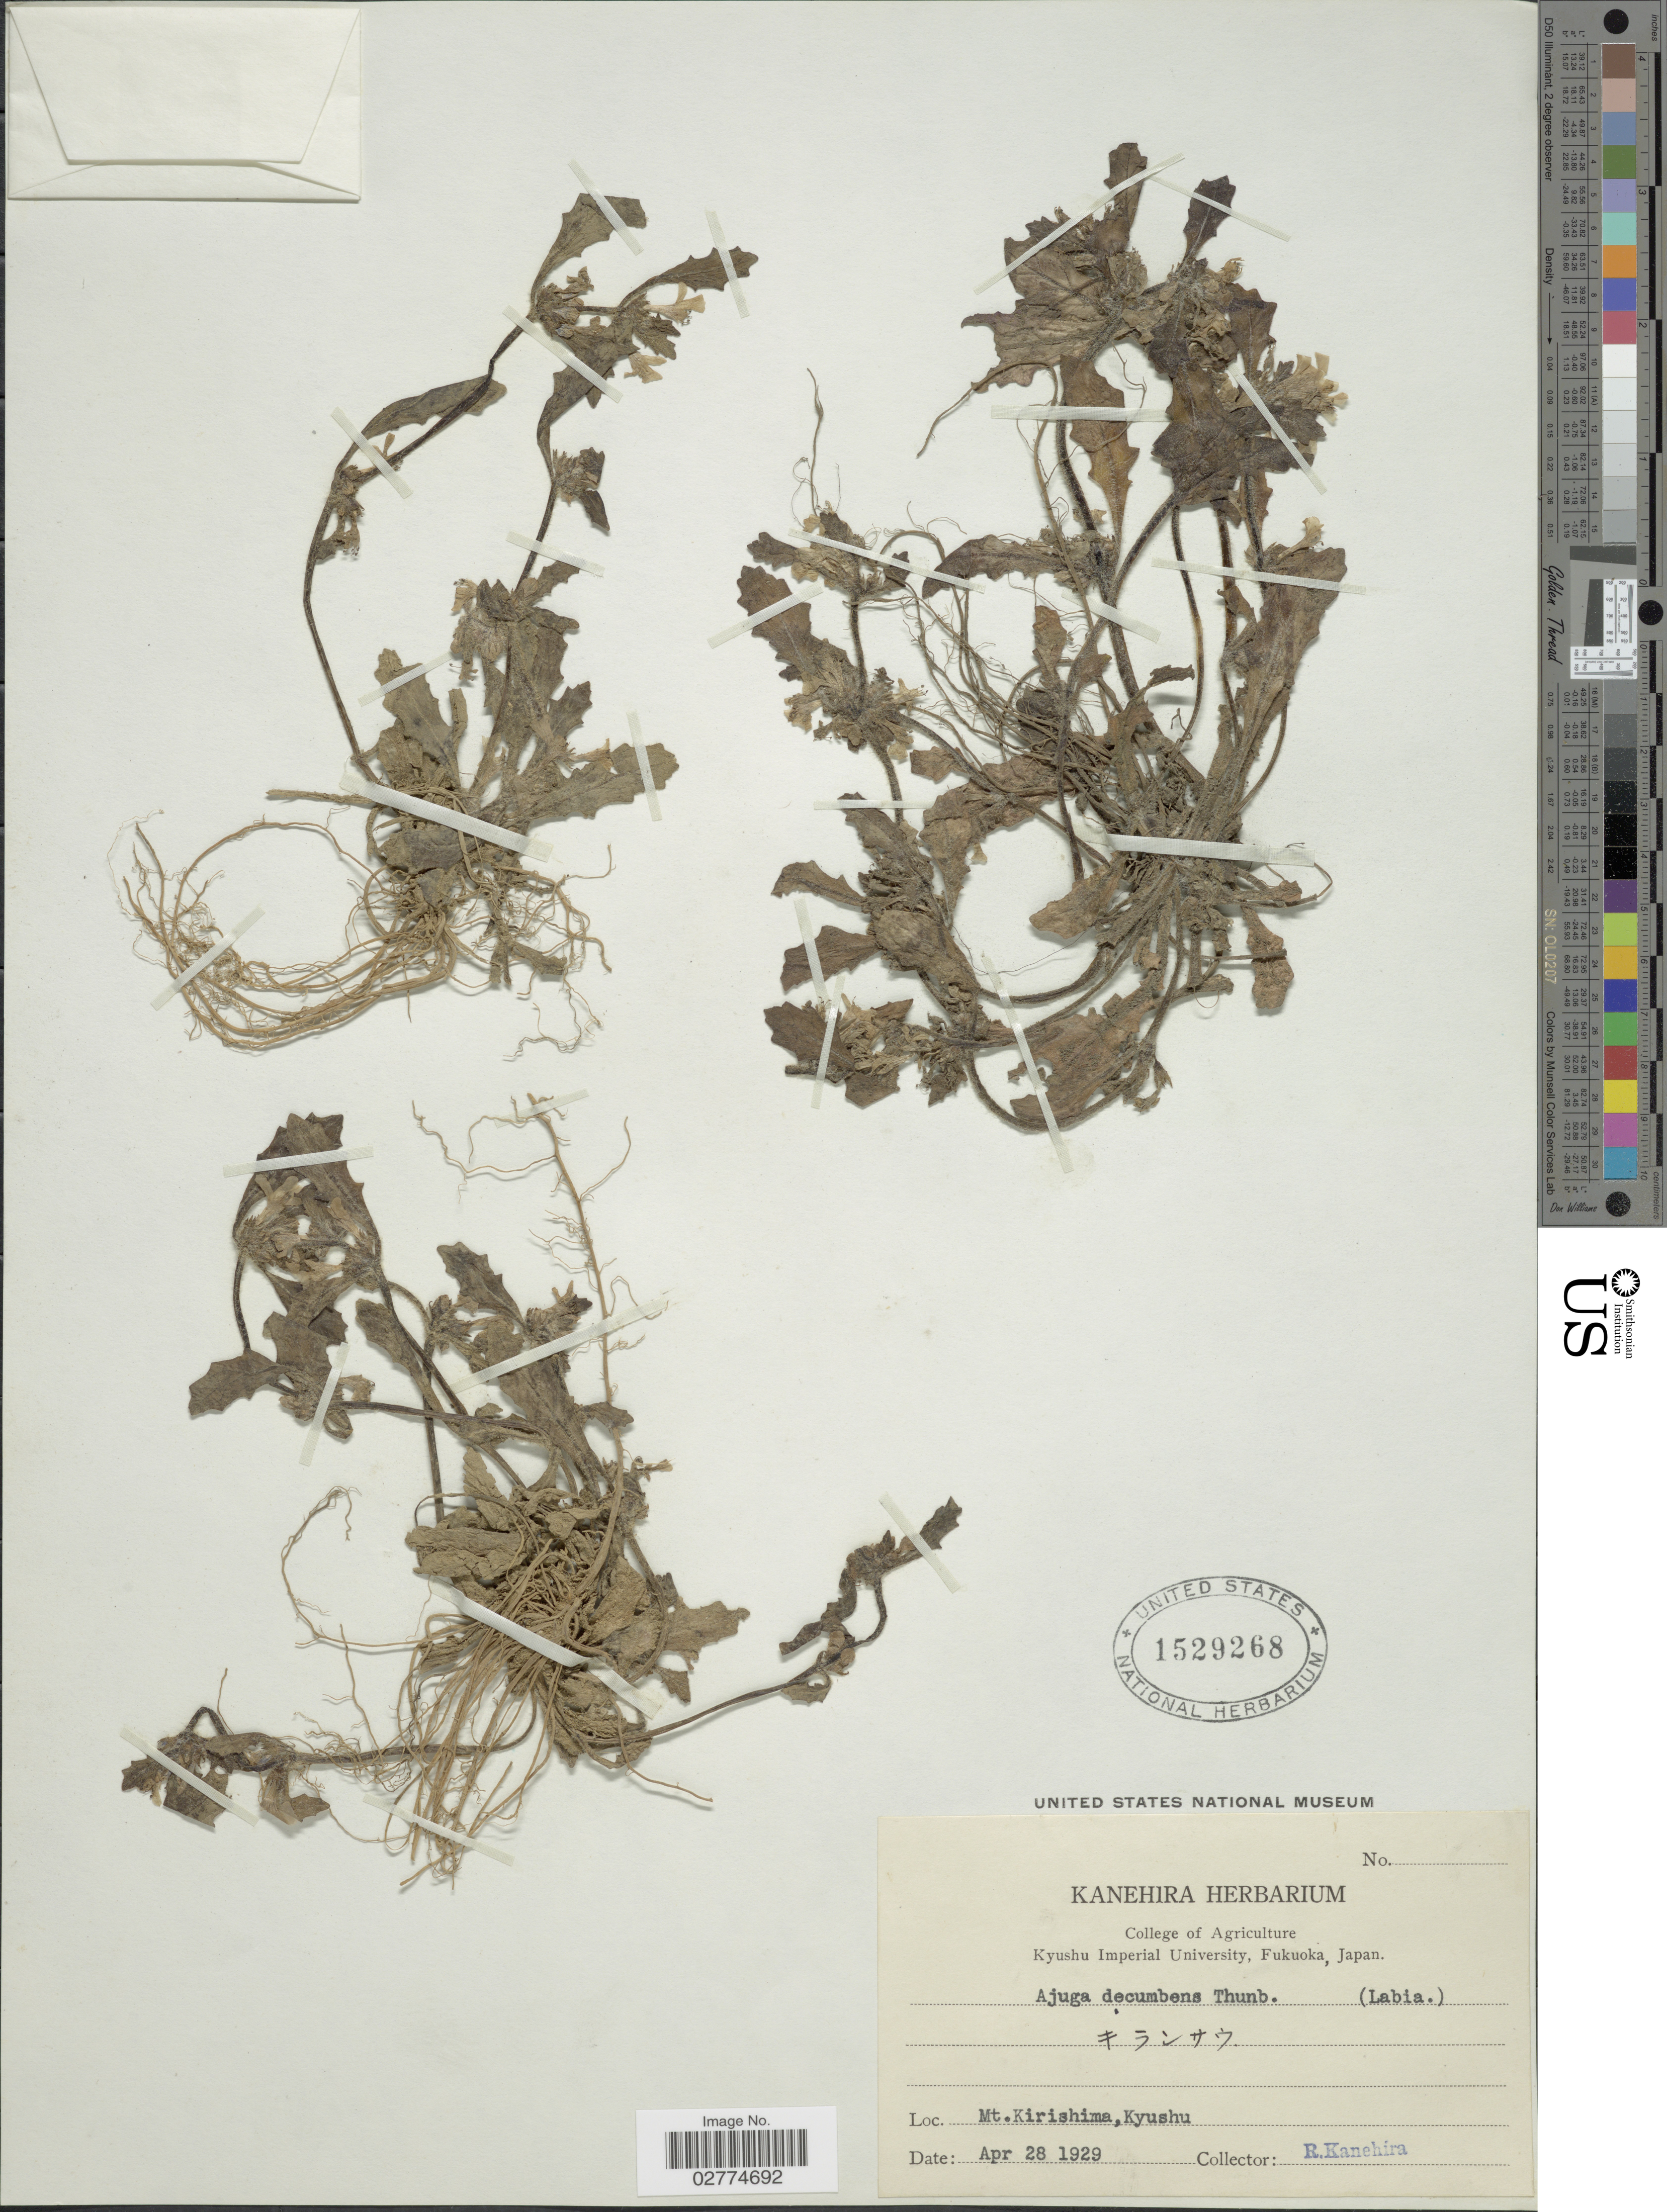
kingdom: Plantae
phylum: Tracheophyta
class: Magnoliopsida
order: Lamiales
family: Lamiaceae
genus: Ajuga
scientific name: Ajuga decumbens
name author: Thunb.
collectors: R. Kanehira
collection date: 1929-04-28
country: Japan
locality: Mt. Kirishima, Kyushu.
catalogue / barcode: US 1529268